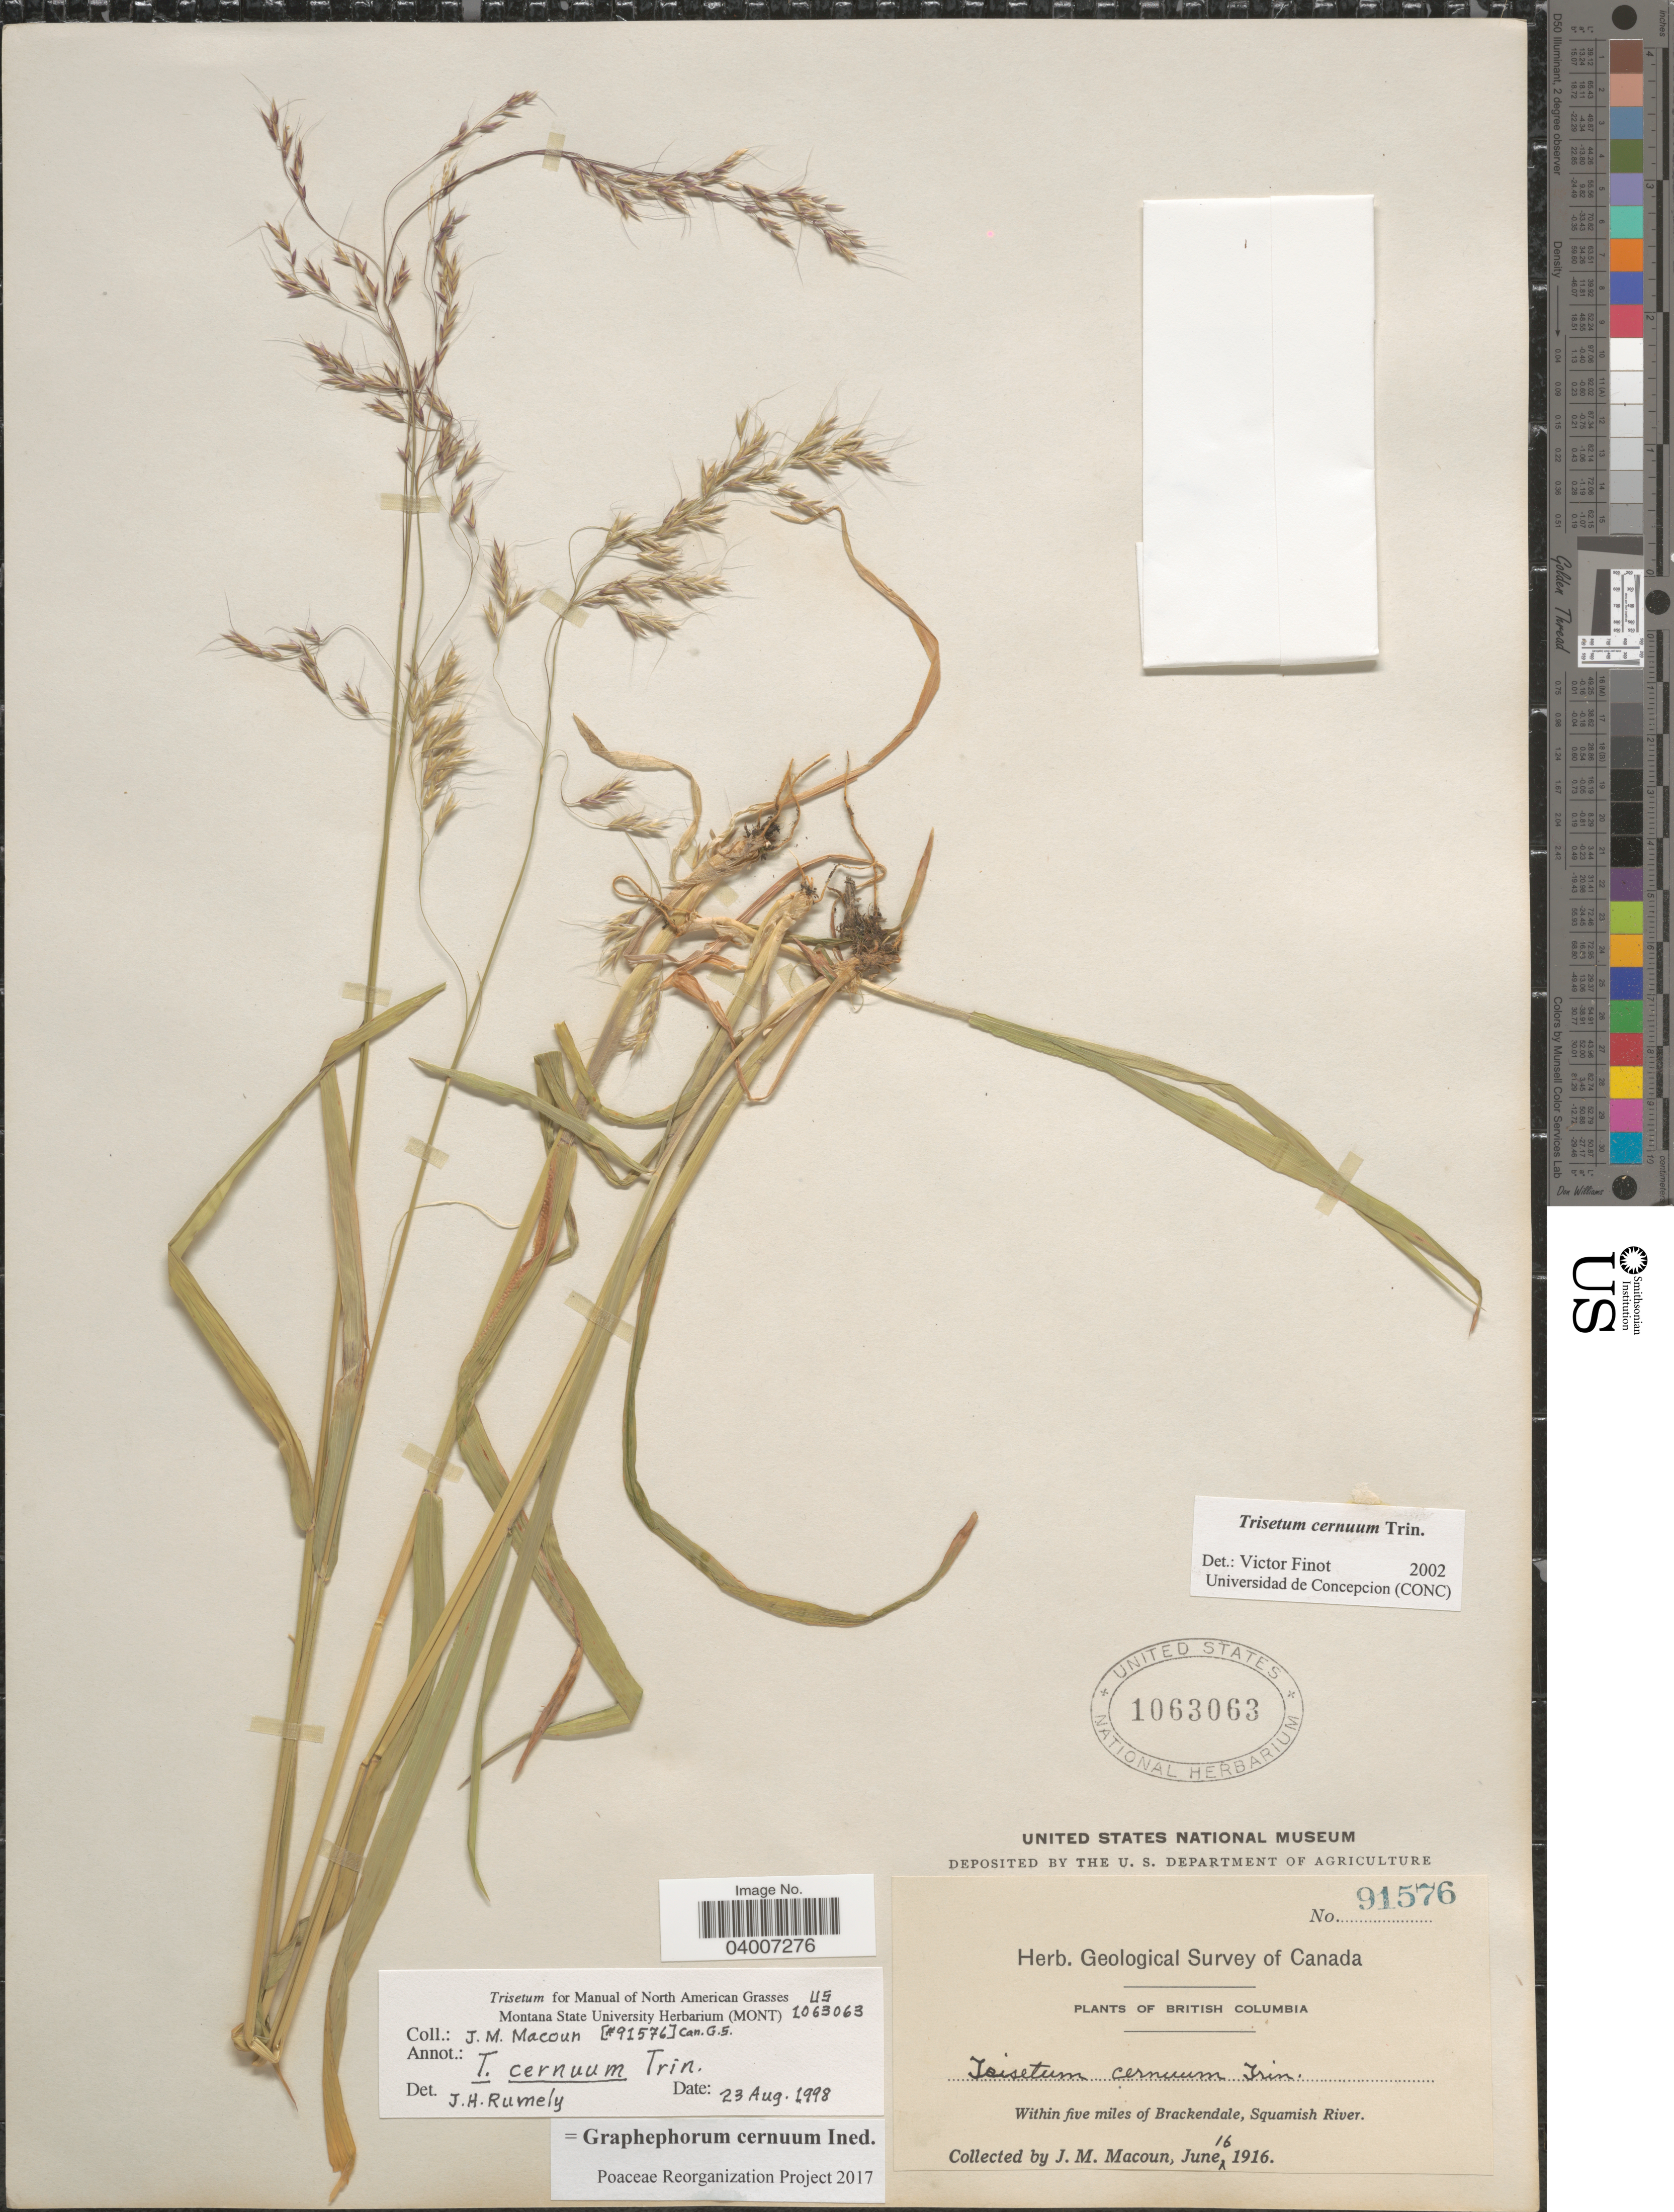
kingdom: Plantae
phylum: Tracheophyta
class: Liliopsida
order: Poales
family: Poaceae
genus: Graphephorum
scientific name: Graphephorum cernuum ined.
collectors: J. M. Macoun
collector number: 91576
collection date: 1916-06-16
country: Canada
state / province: British Columbia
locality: Within five miles of Brackendale, Squamish River.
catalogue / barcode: US 1063063